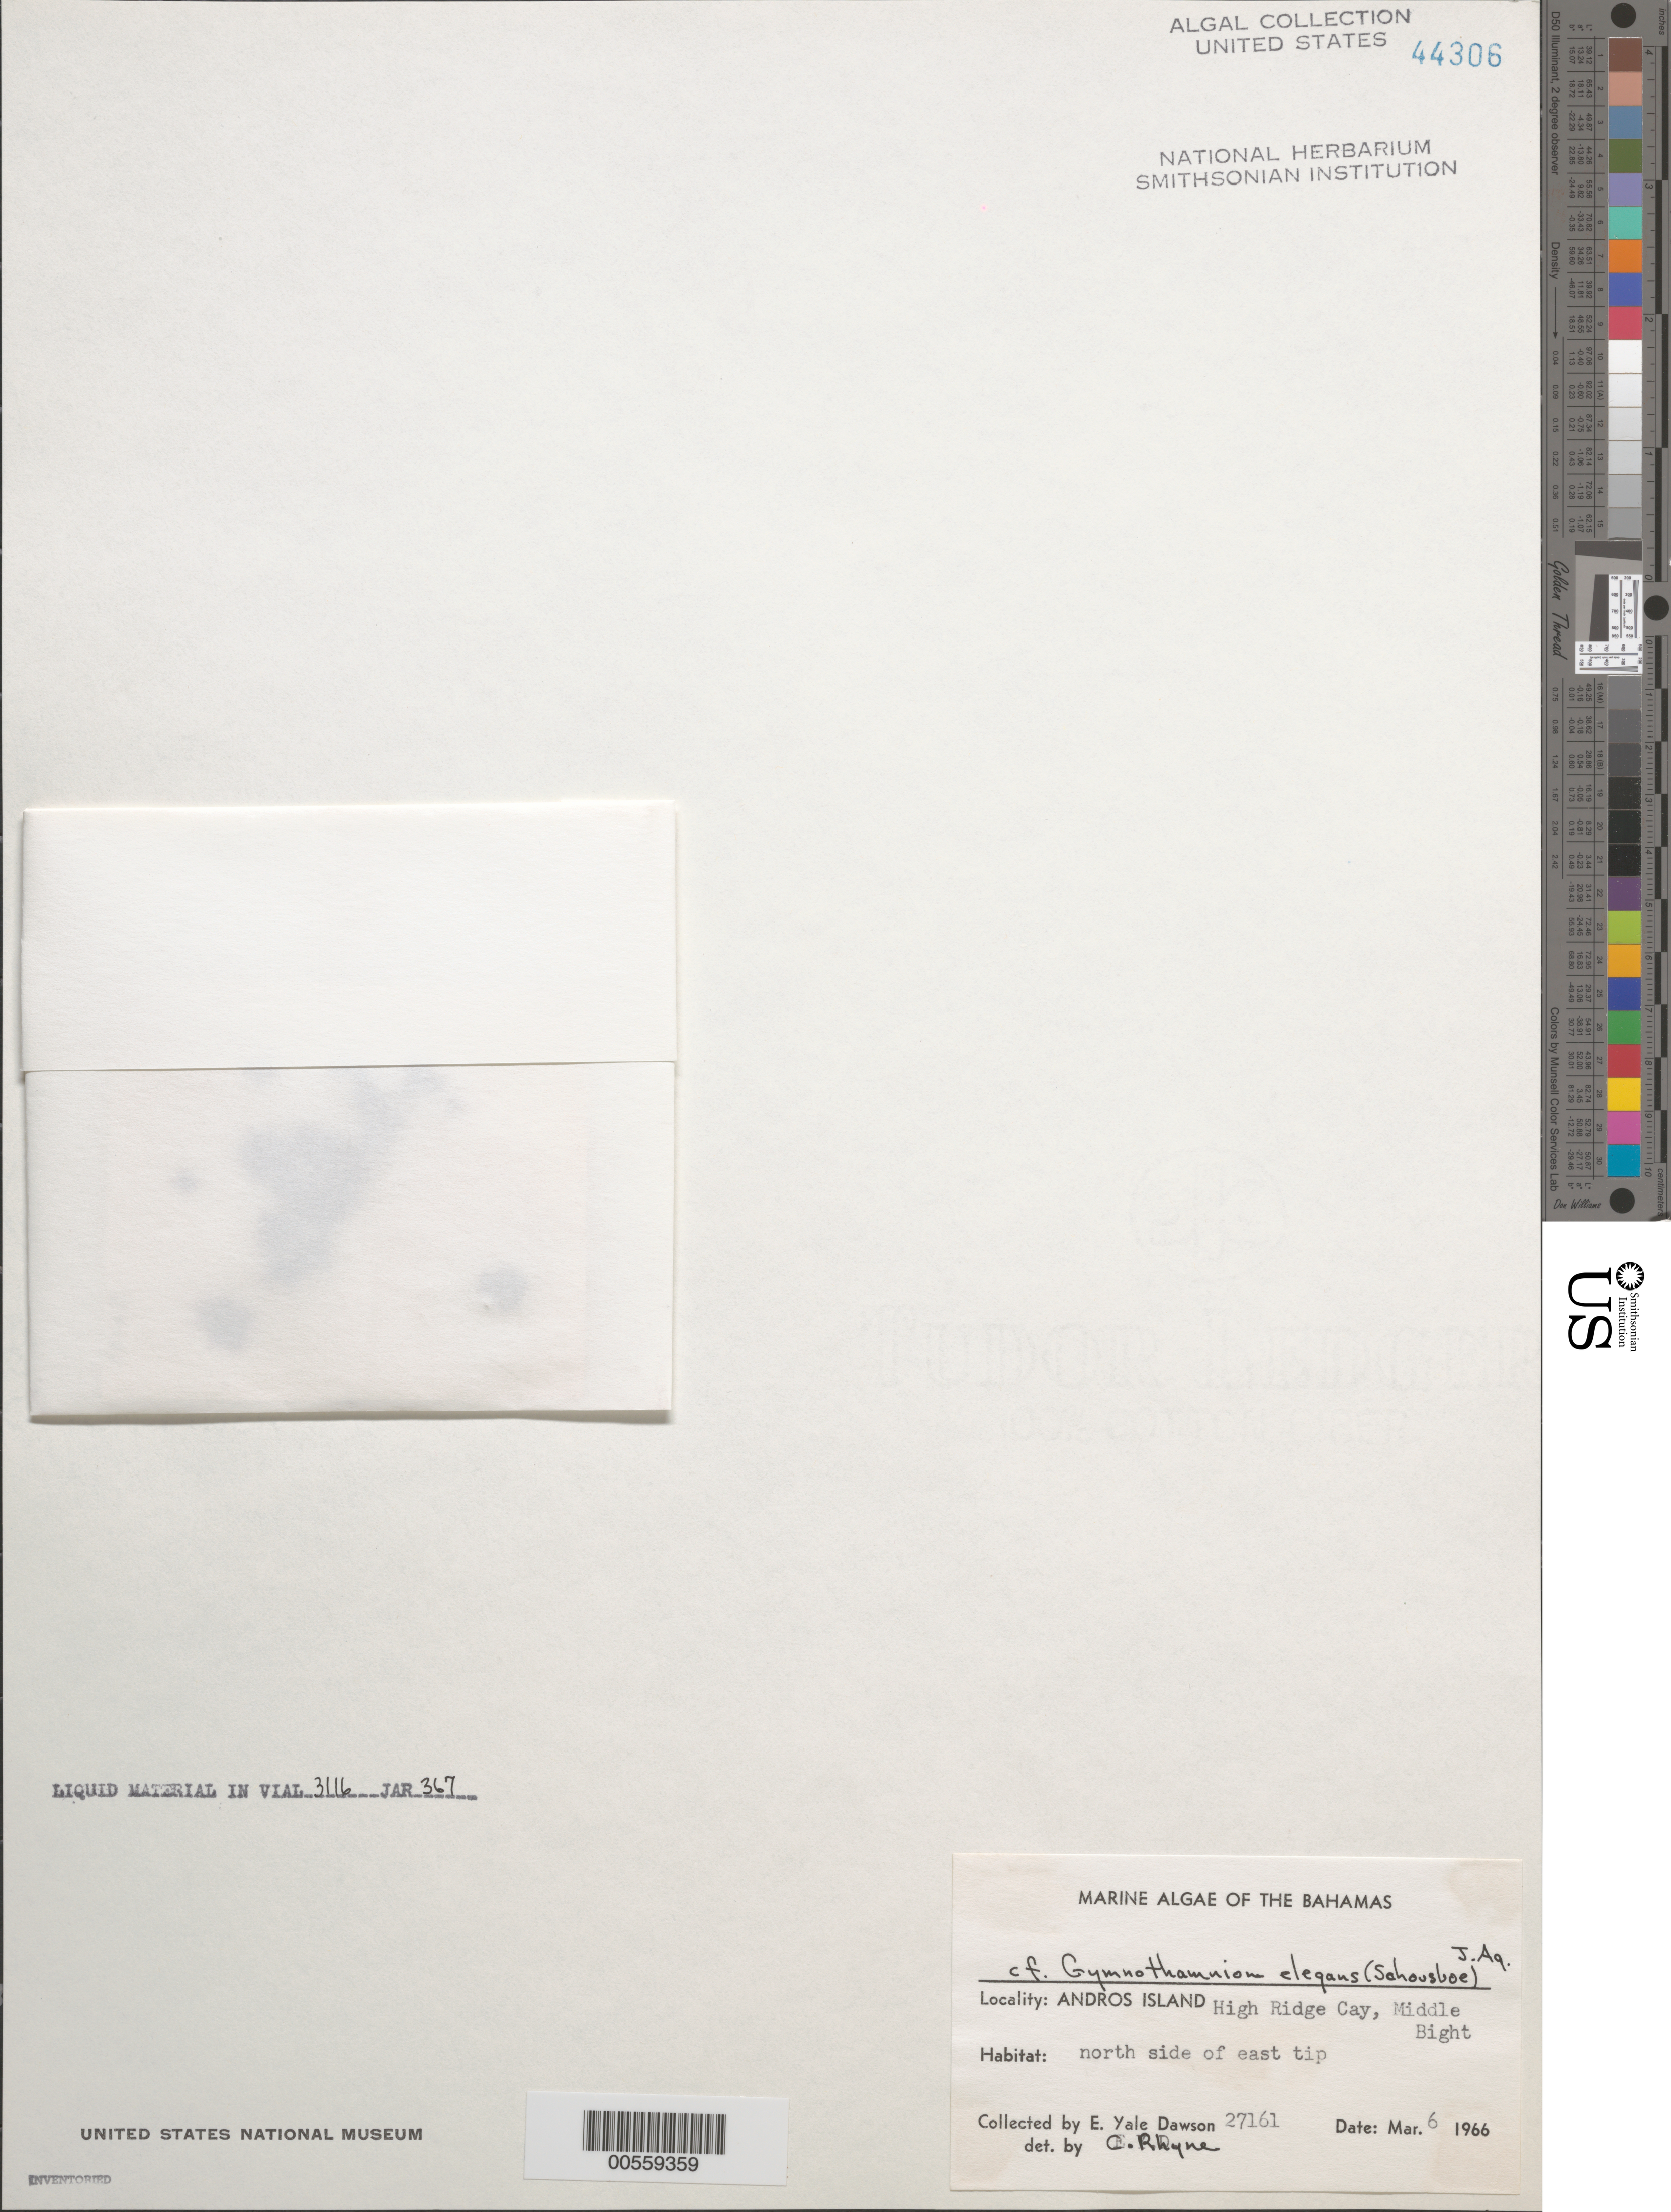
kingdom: Plantae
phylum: Rhodophyta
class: Florideophyceae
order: Ceramiales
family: Ceramiaceae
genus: Gymnothamnion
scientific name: Gymnothamnion elegans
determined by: Rhyne, C. F.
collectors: E. Y. Dawson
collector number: EYD 27161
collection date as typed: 06 Mar 1966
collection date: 1966-03-06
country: Bahamas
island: High Ridge Cay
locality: Middle Bight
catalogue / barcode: US 44306